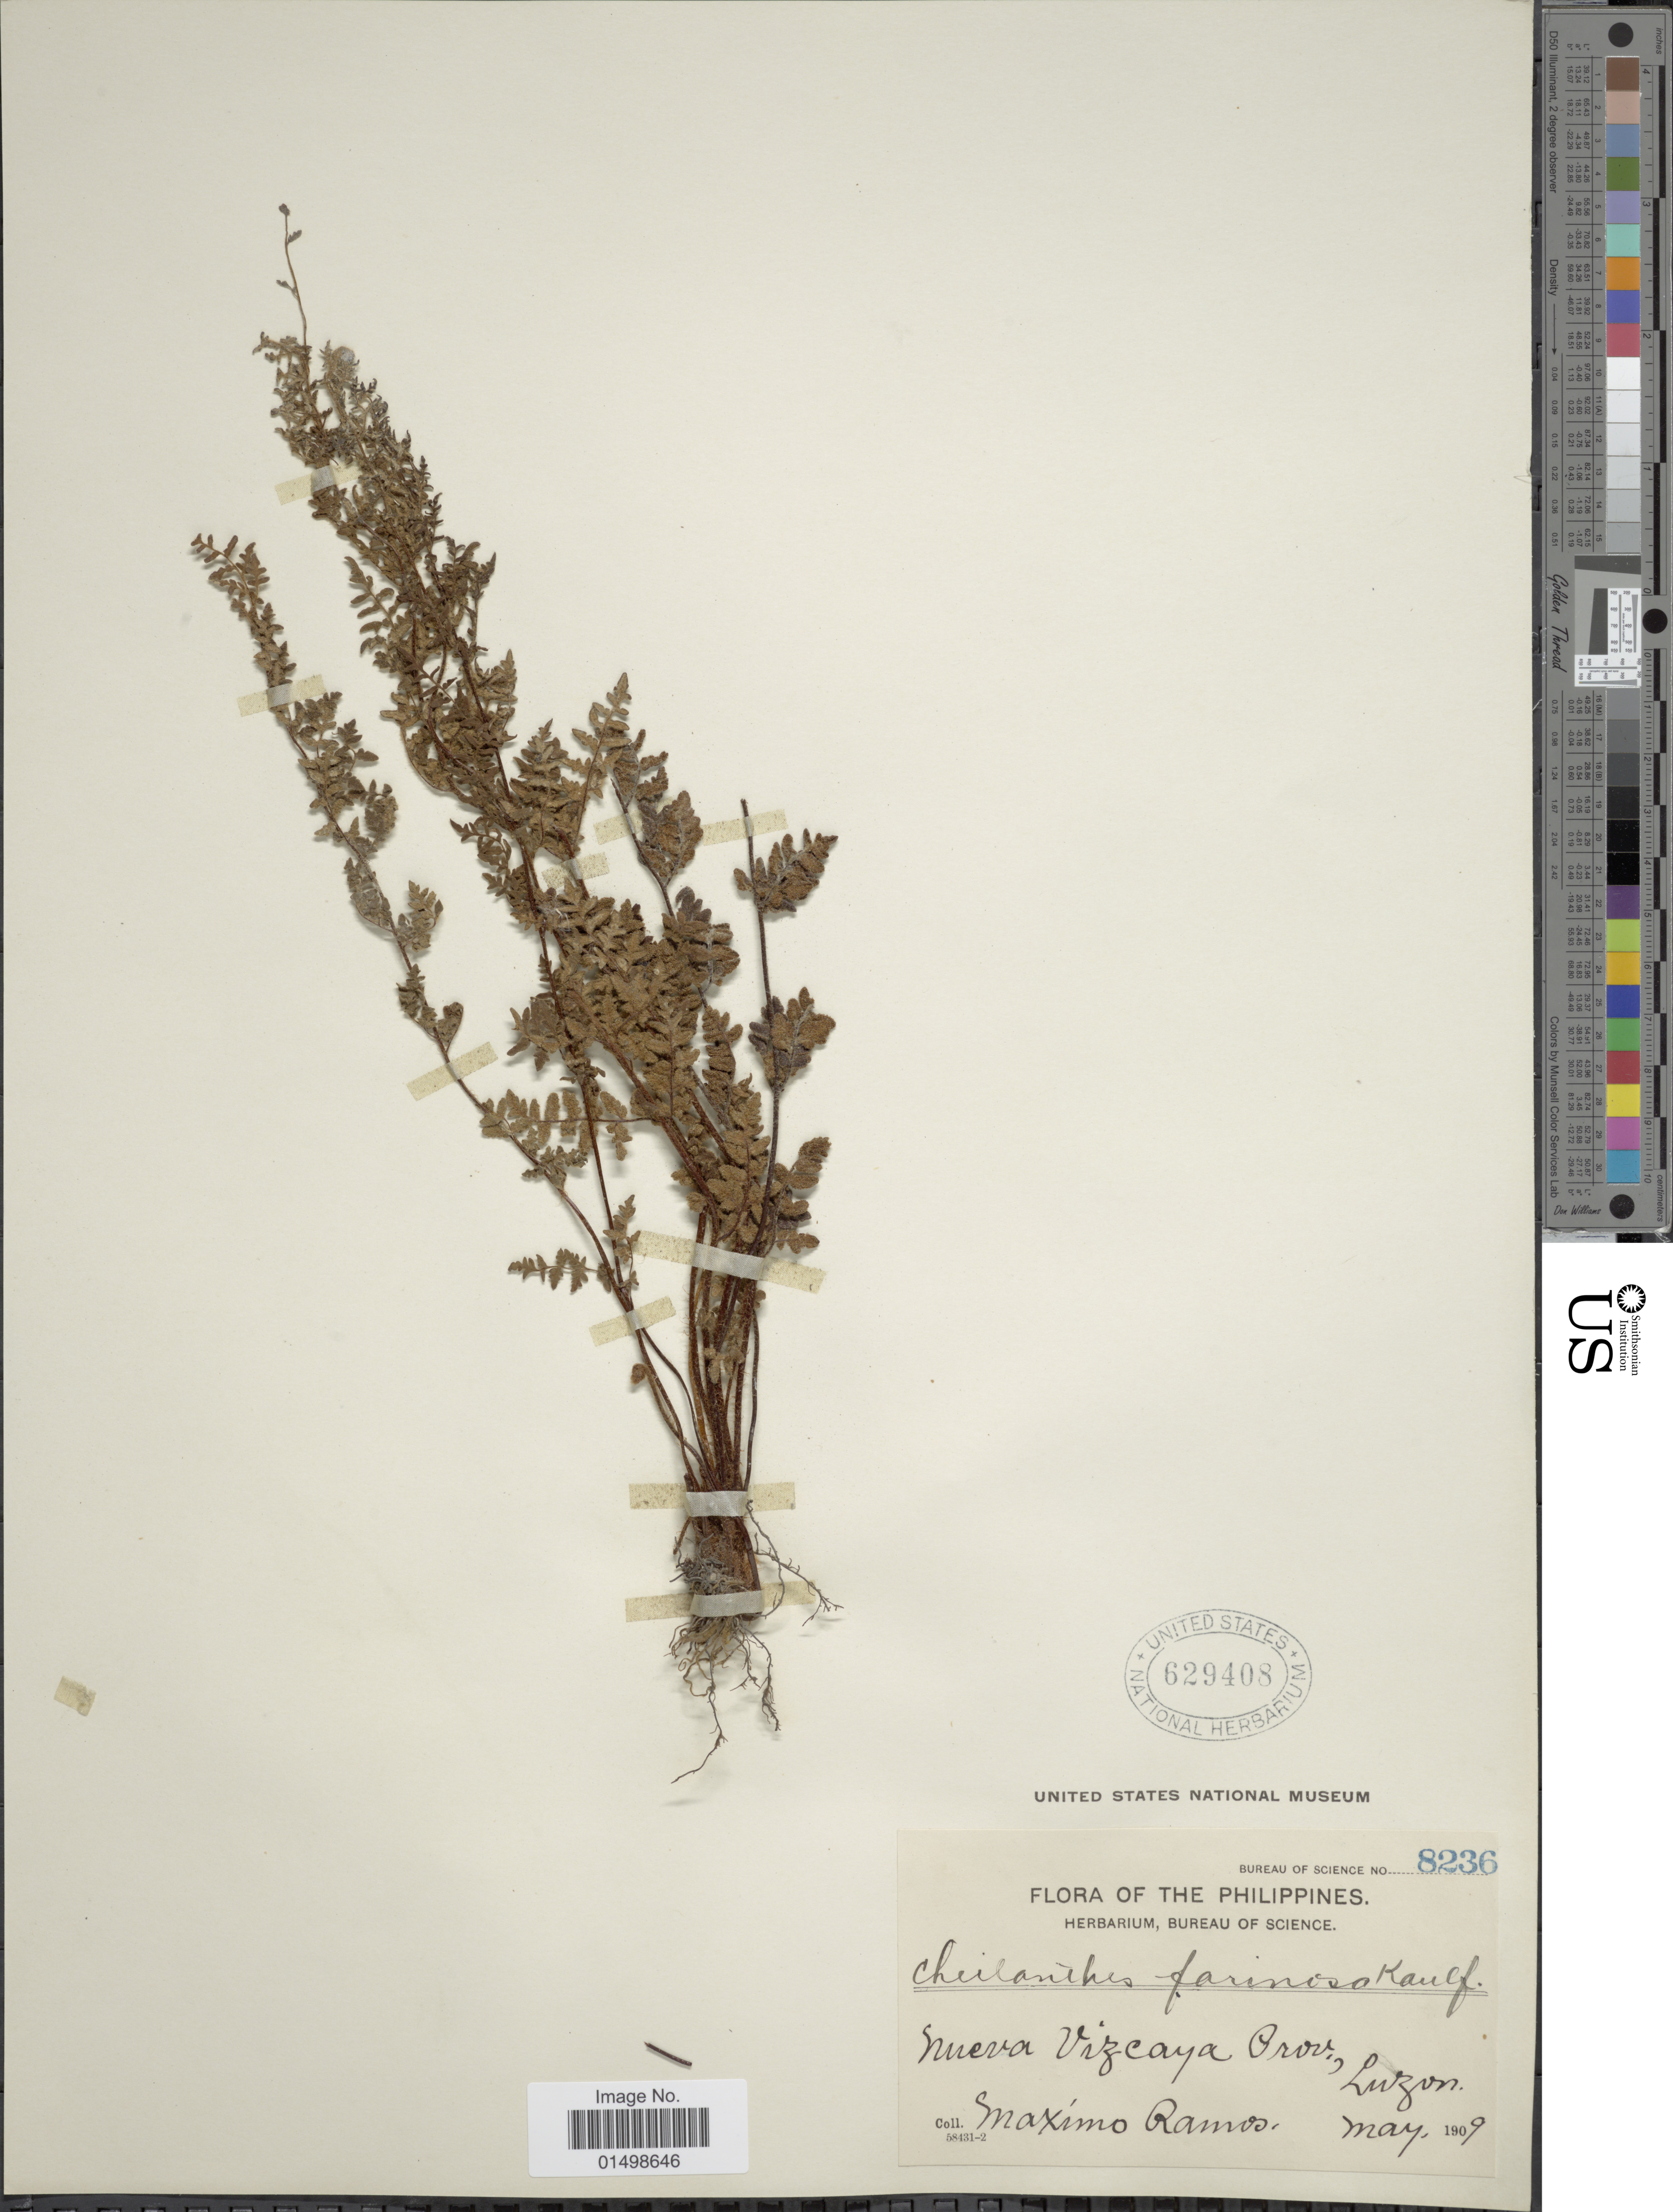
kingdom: Plantae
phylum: Tracheophyta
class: Polypodiopsida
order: Polypodiales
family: Pteridaceae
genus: Aleuritopteris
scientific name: Aleuritopteris farinosa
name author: (Forssk.) Fée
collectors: M. Ramos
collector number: Bureau of Science 8236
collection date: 1909-05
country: Philippines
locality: Nueva Vizcaya Prov., Luzon.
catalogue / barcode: US 629408